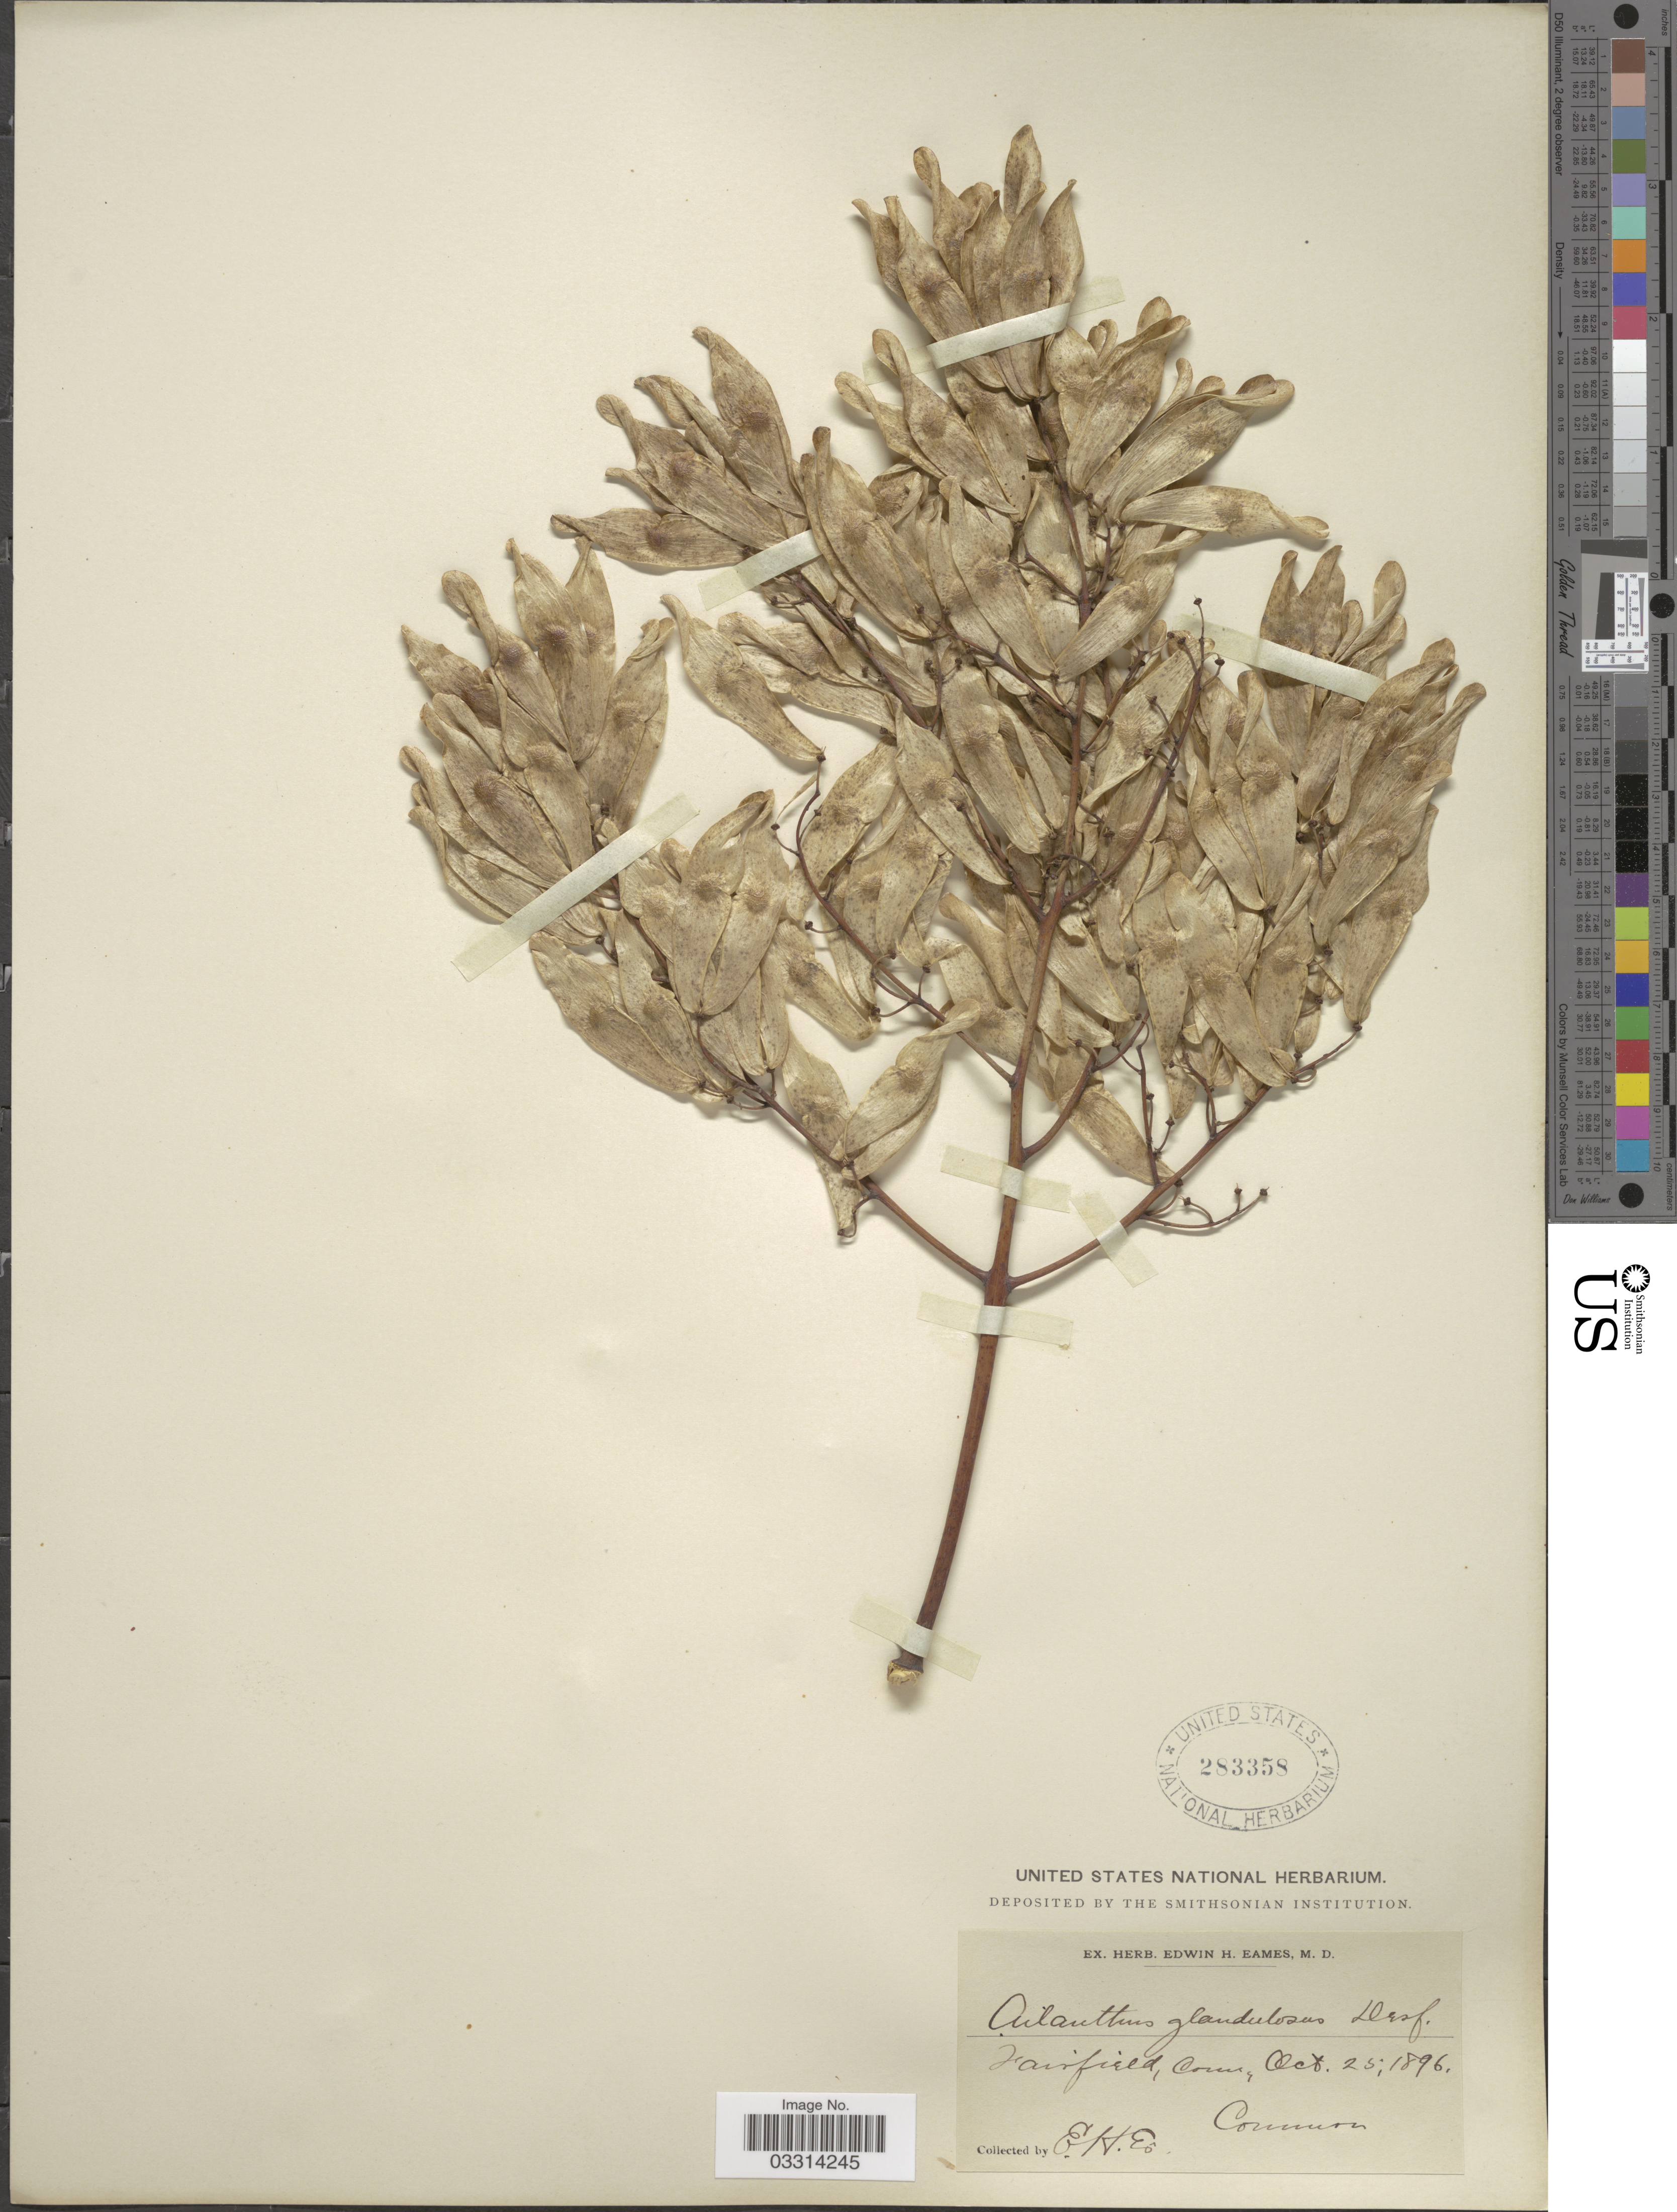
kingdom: Plantae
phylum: Tracheophyta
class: Magnoliopsida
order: Sapindales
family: Simaroubaceae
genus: Ailanthus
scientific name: Ailanthus glandulosa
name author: Desf.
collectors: E. H. Eames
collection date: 1896-10-25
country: United States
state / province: Connecticut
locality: Fairfield.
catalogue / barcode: US 283358